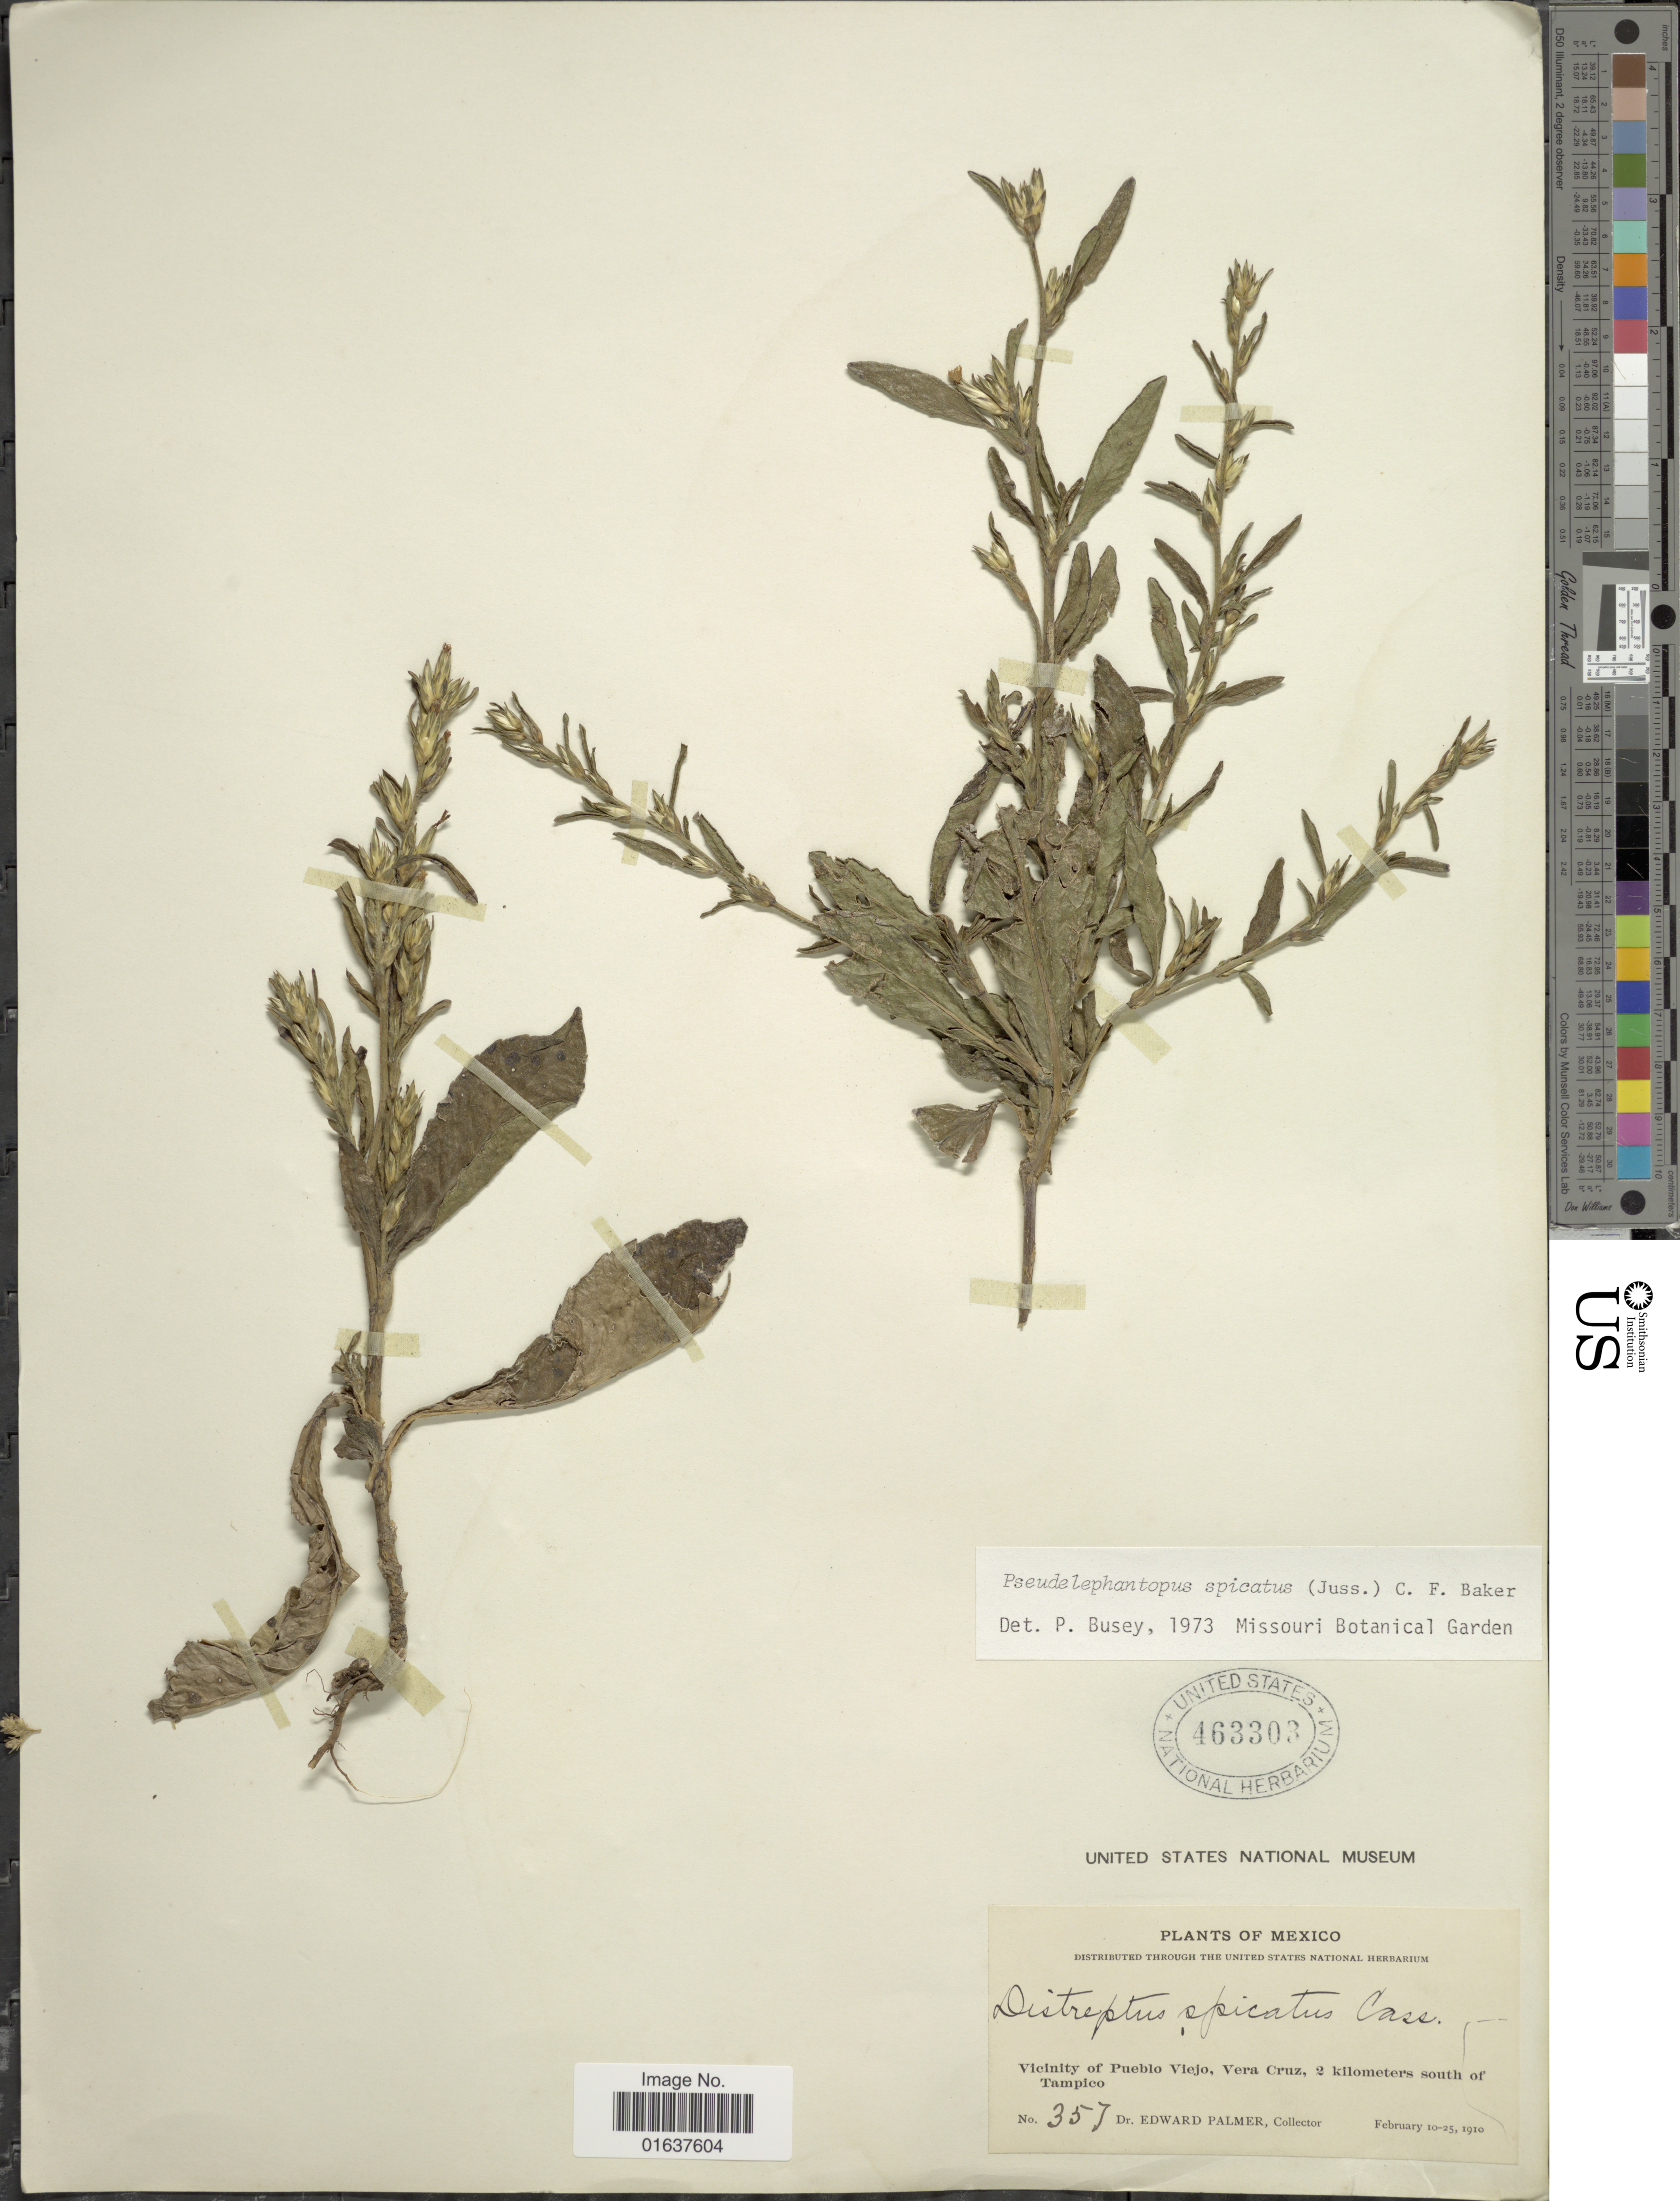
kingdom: Plantae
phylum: Tracheophyta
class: Magnoliopsida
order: Asterales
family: Asteraceae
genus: Pseudelephantopus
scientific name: Pseudelephantopus spicatus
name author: (Juss. ex Aubl.) C.F. Baker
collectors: E. Palmer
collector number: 357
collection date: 1910-02-10/1910-02-25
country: Mexico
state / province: Veracruz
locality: Vicinity of Pueblo Viejo, Vera Cruz, 2 kilometers south of Tampico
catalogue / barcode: US 463303